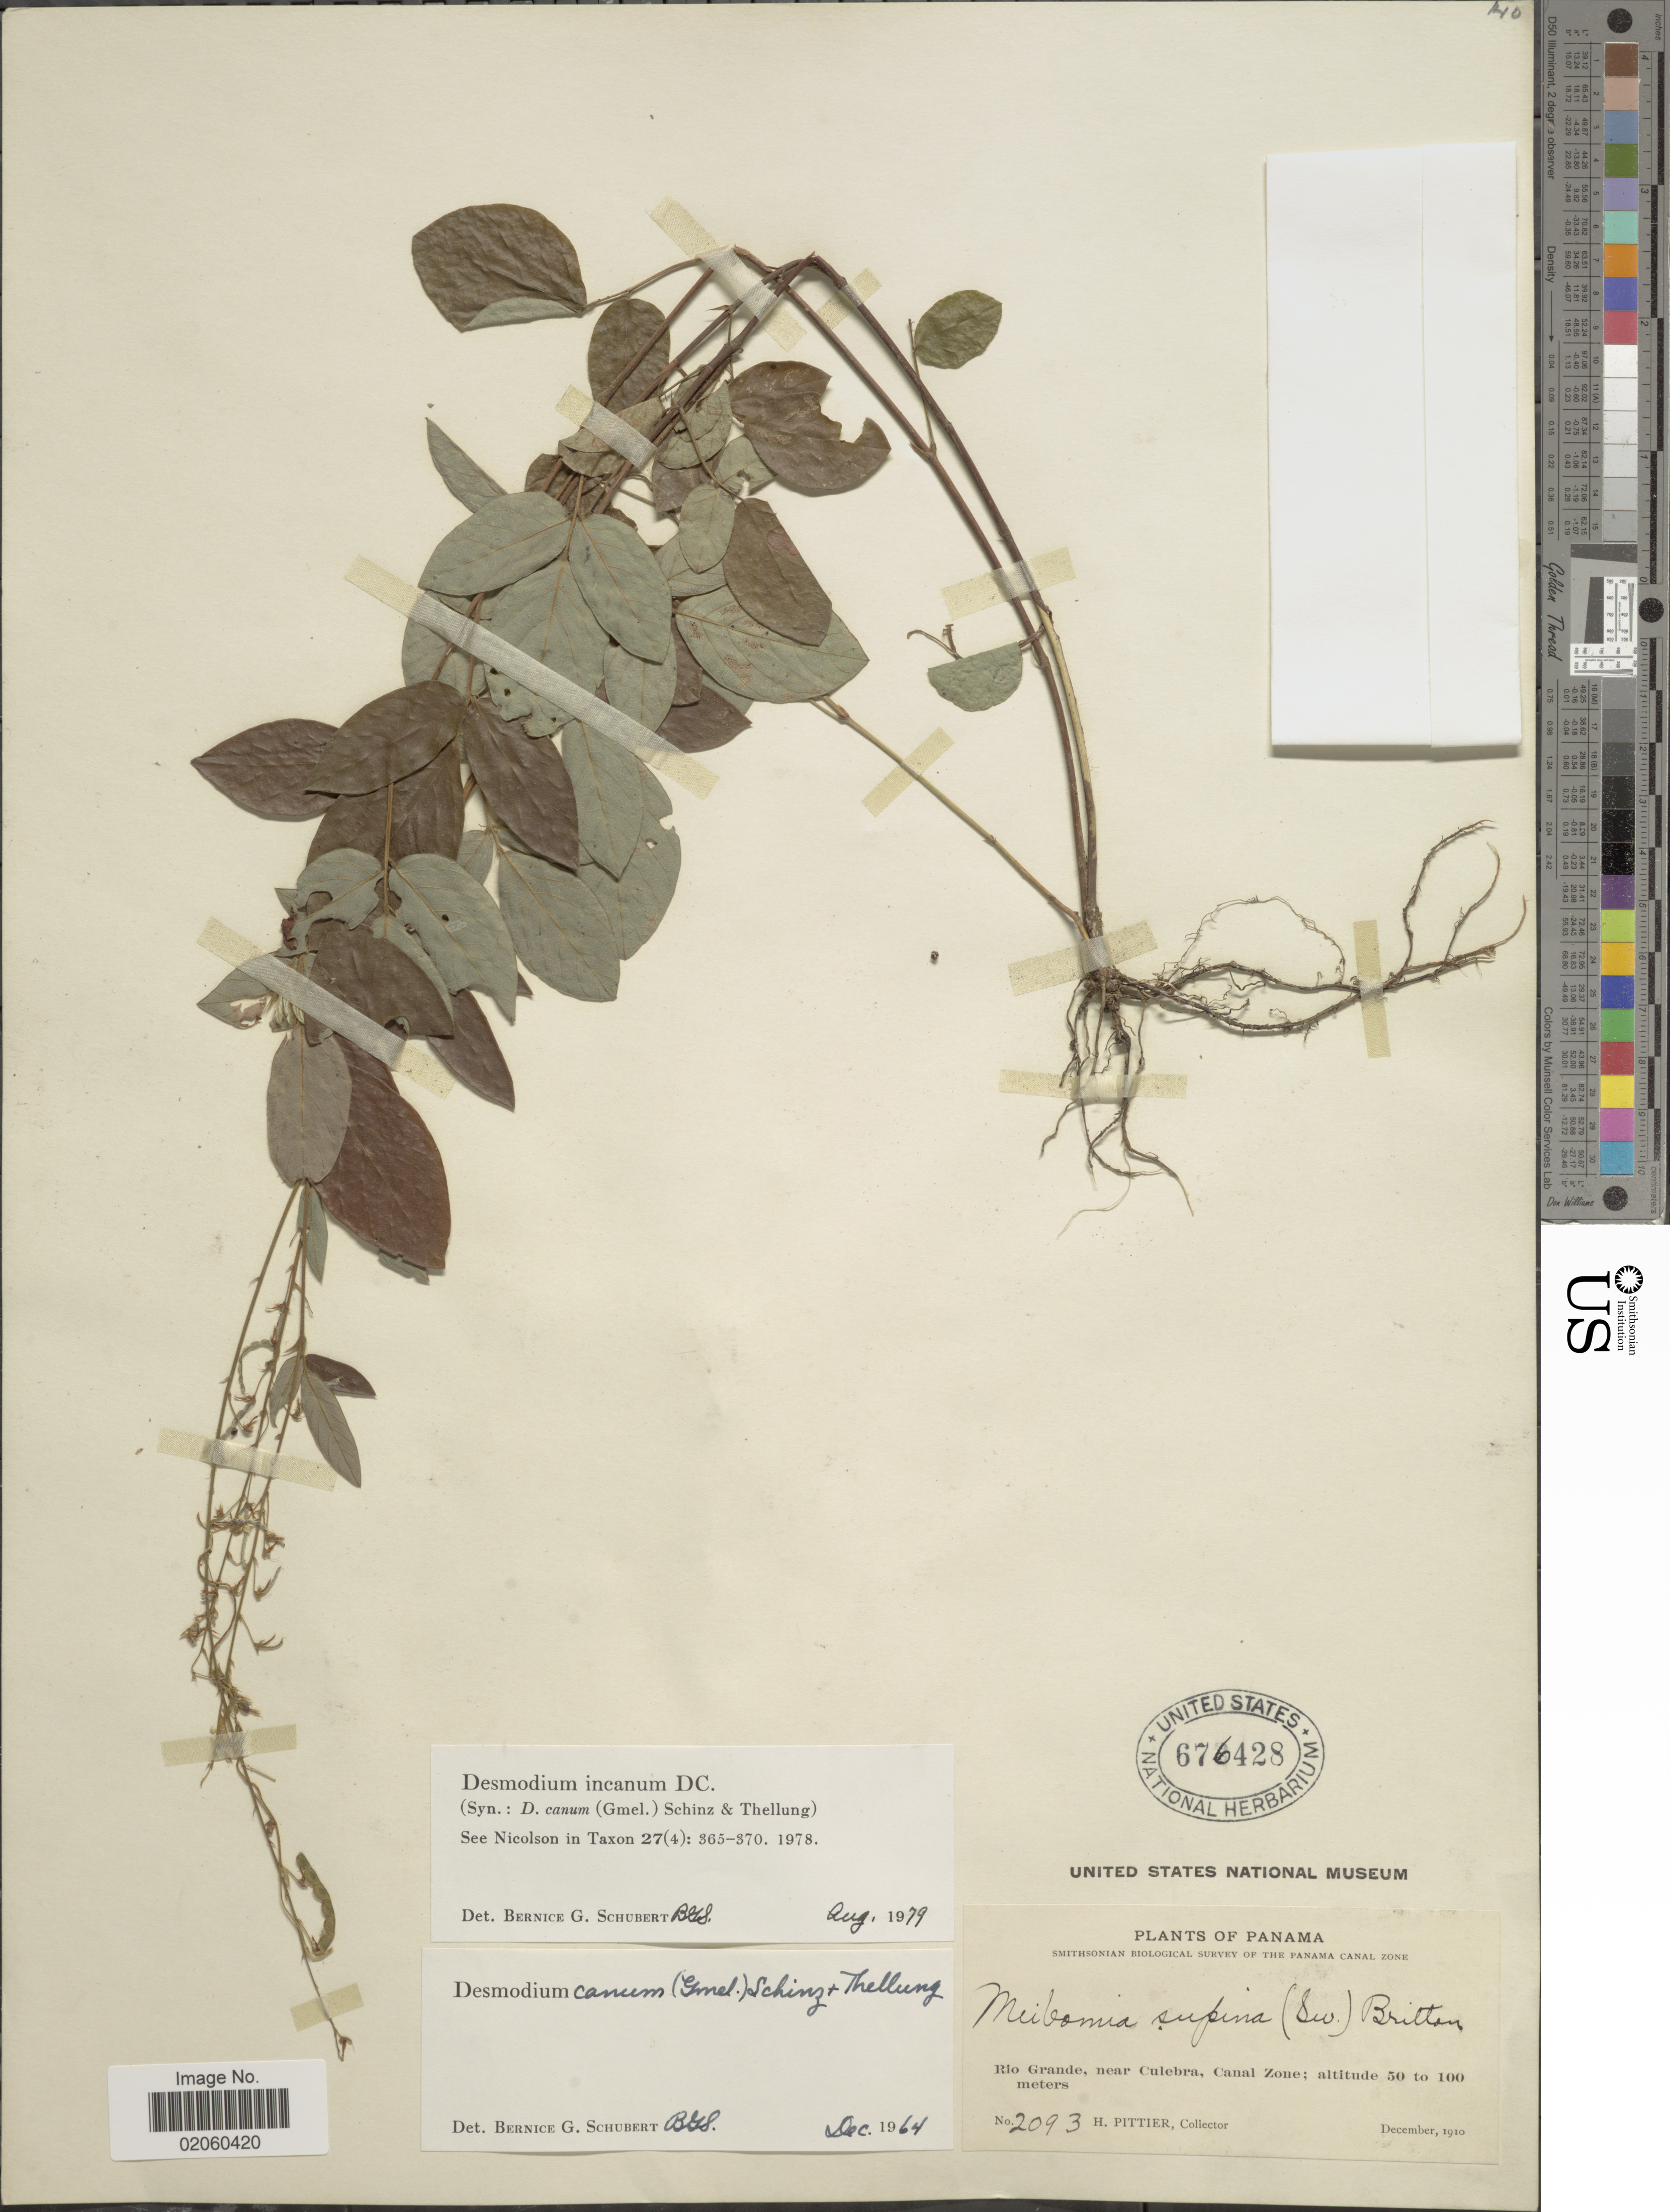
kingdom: Plantae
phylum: Tracheophyta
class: Magnoliopsida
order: Fabales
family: Fabaceae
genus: Desmodium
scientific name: Desmodium incanum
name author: (Sw.) DC.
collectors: H. F. Pittier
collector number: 2093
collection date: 1910-12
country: Panama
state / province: Colón / Panamá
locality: Rio Grande, near Culebra, Canal Zone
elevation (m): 50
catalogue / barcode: US 676428